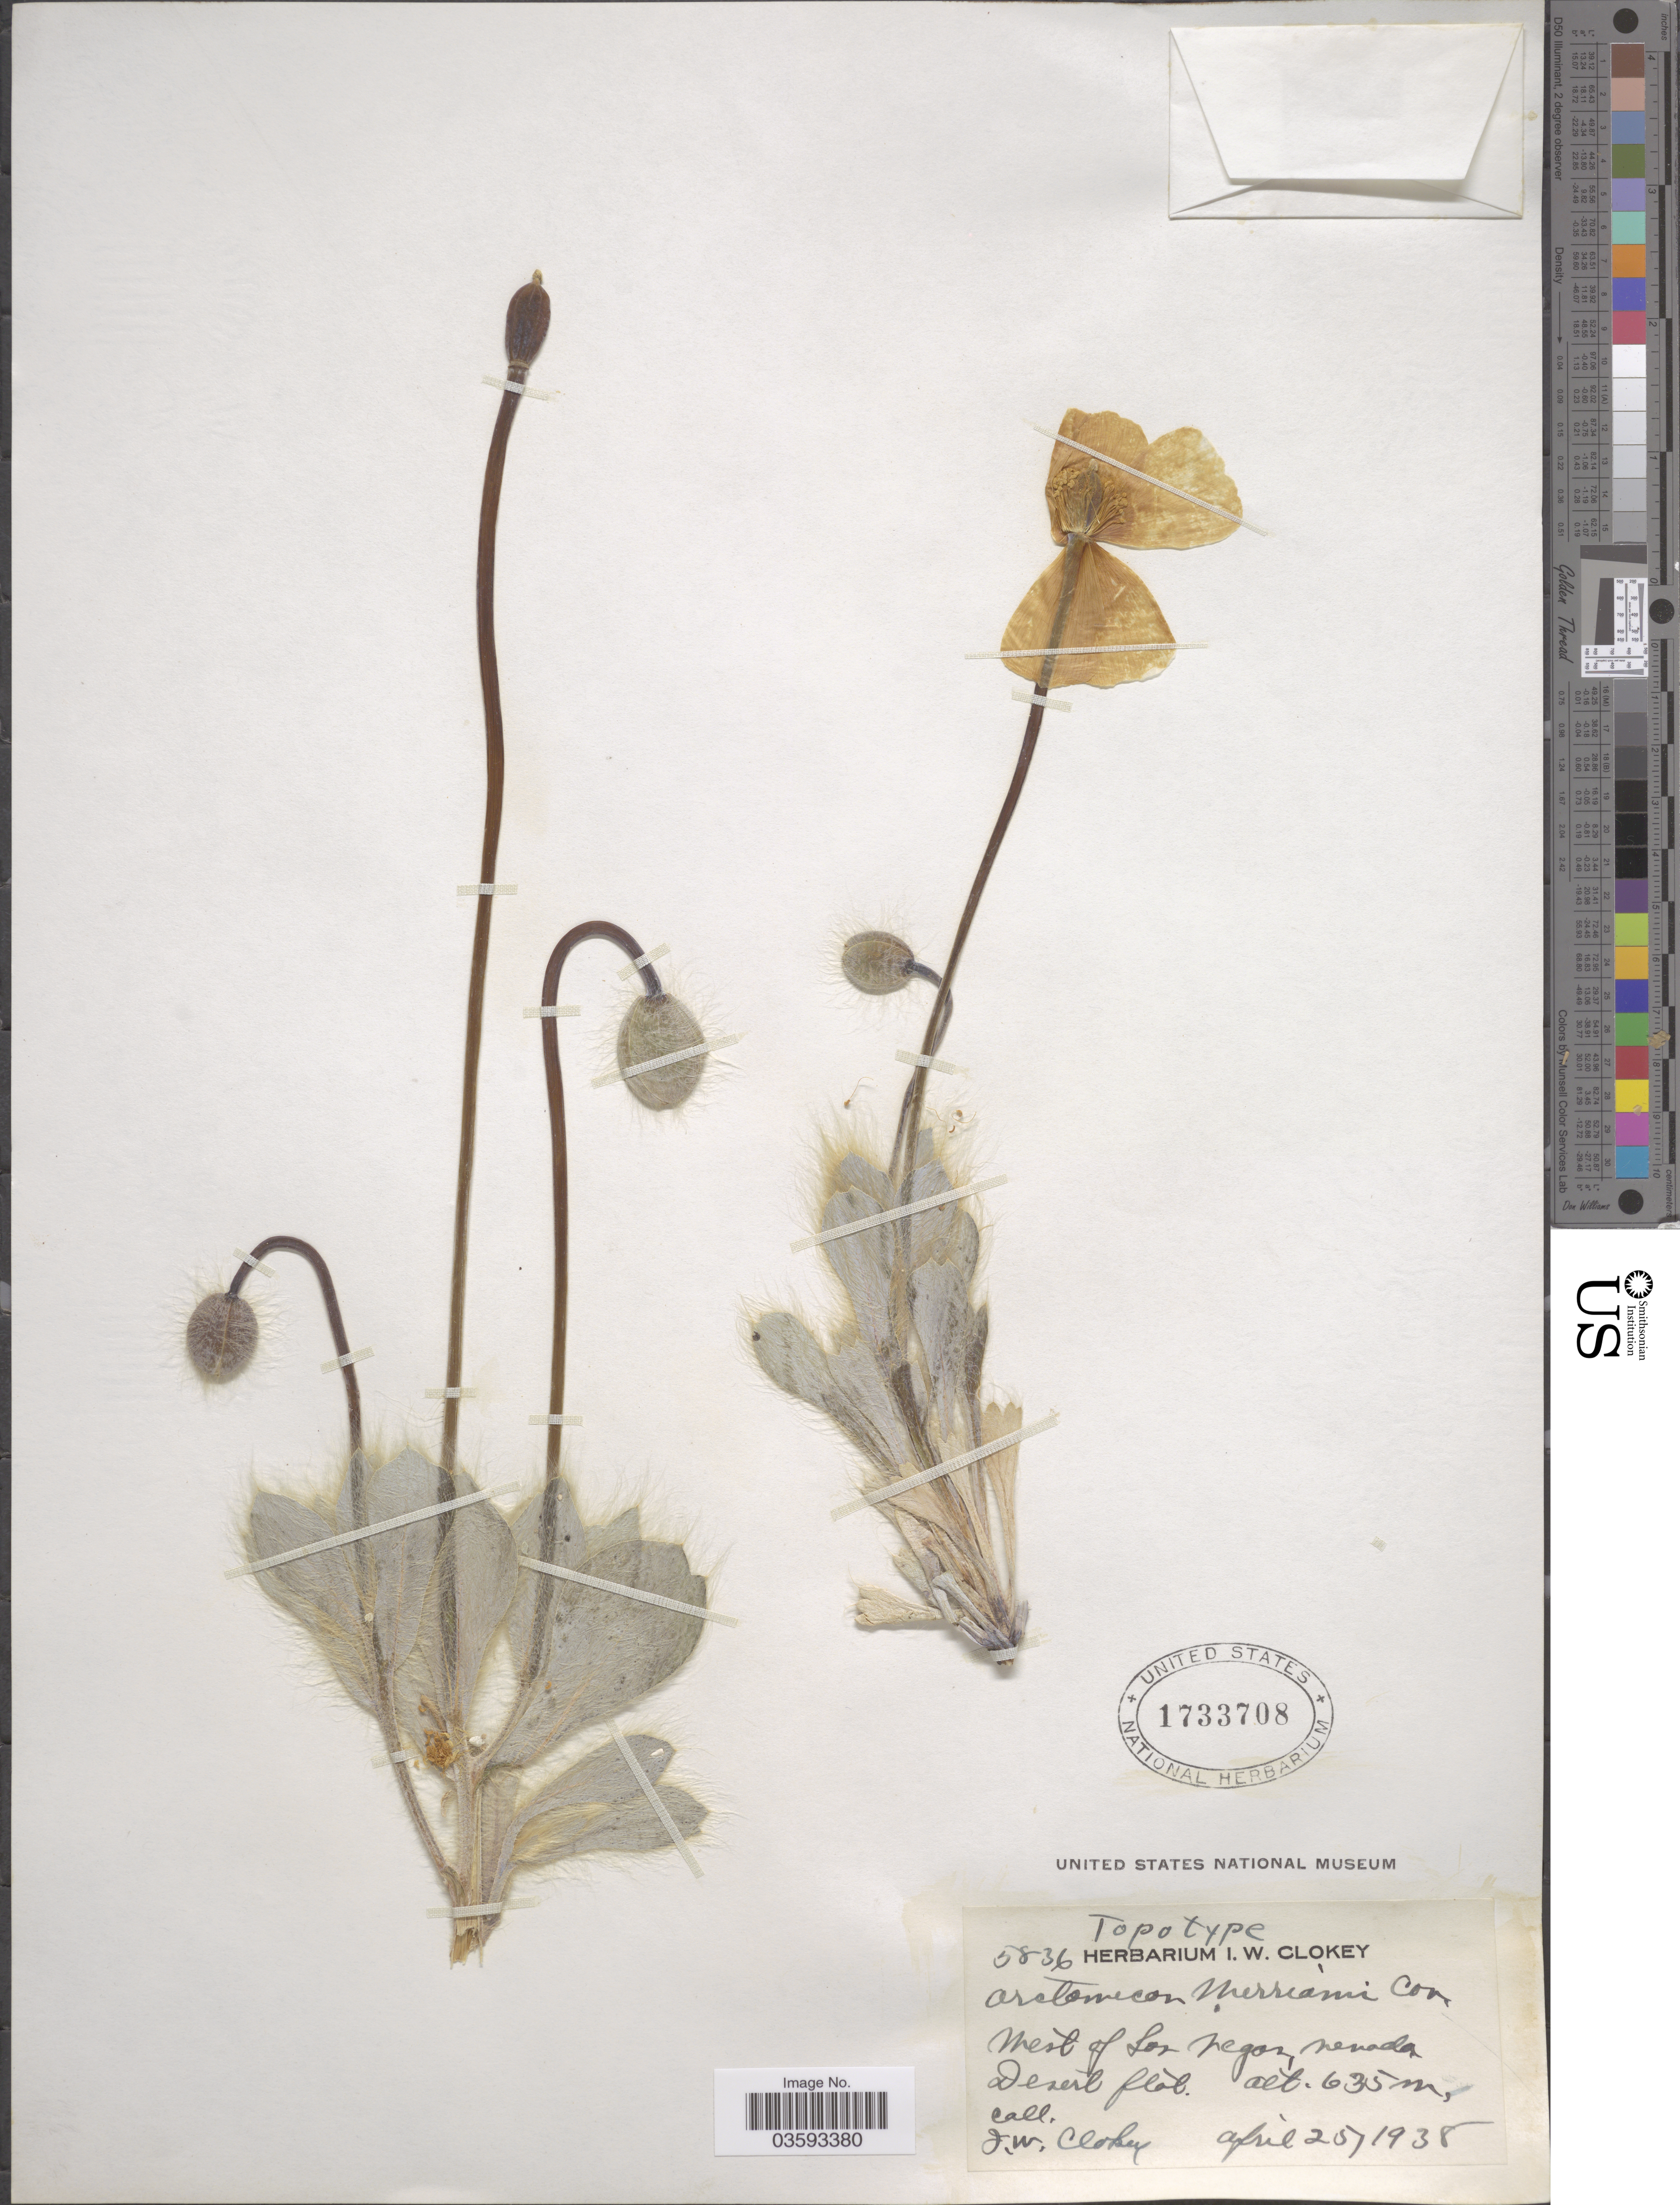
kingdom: Plantae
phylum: Tracheophyta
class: Magnoliopsida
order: Ranunculales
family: Papaveraceae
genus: Arctomecon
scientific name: Arctomecon merriamii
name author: Coville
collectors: I. W. Clokey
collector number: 5836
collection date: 1938-04-25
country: United States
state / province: Nevada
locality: West of Las Vegas, Desert flat.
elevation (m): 635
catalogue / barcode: US 1733708